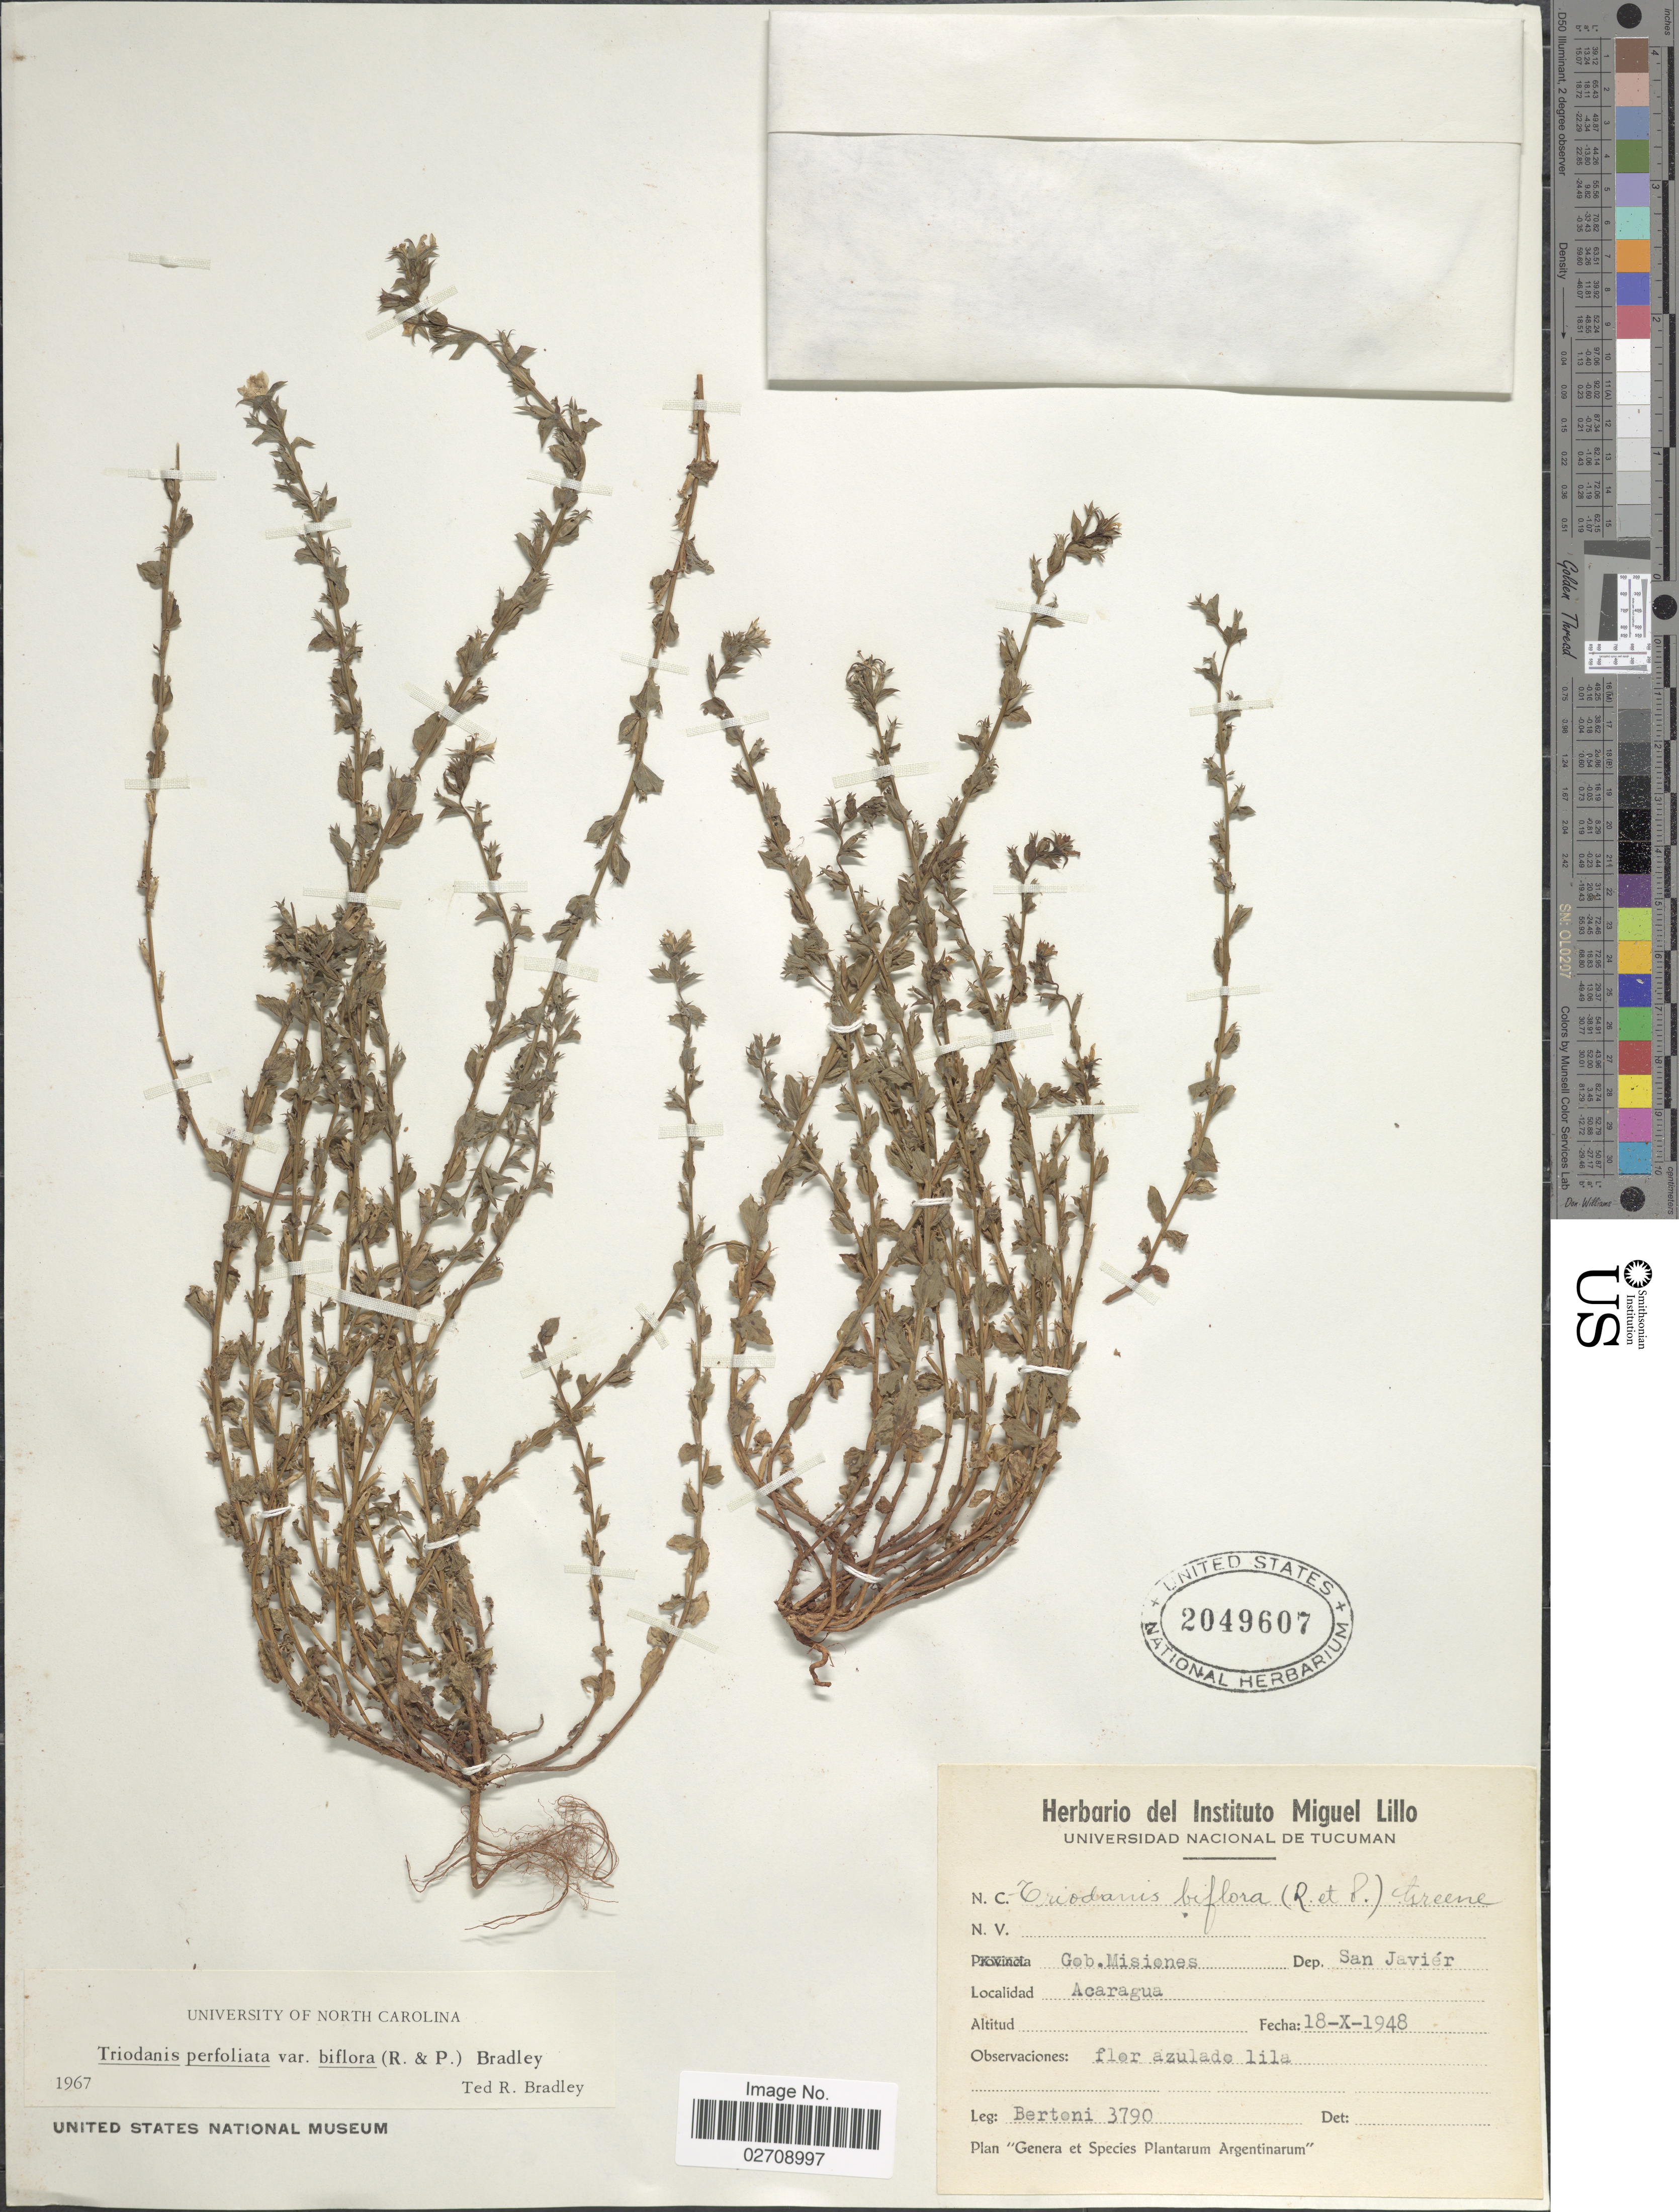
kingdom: Plantae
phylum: Tracheophyta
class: Magnoliopsida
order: Asterales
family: Campanulaceae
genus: Triodanis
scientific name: Triodanis perfoliata var. biflora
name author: (Ruiz & Pav.) Bradley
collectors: -- Bertoni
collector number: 3790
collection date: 1948-10-18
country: Argentina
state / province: Misiones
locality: Dep. San Javier. Acaragua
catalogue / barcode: US 2049607